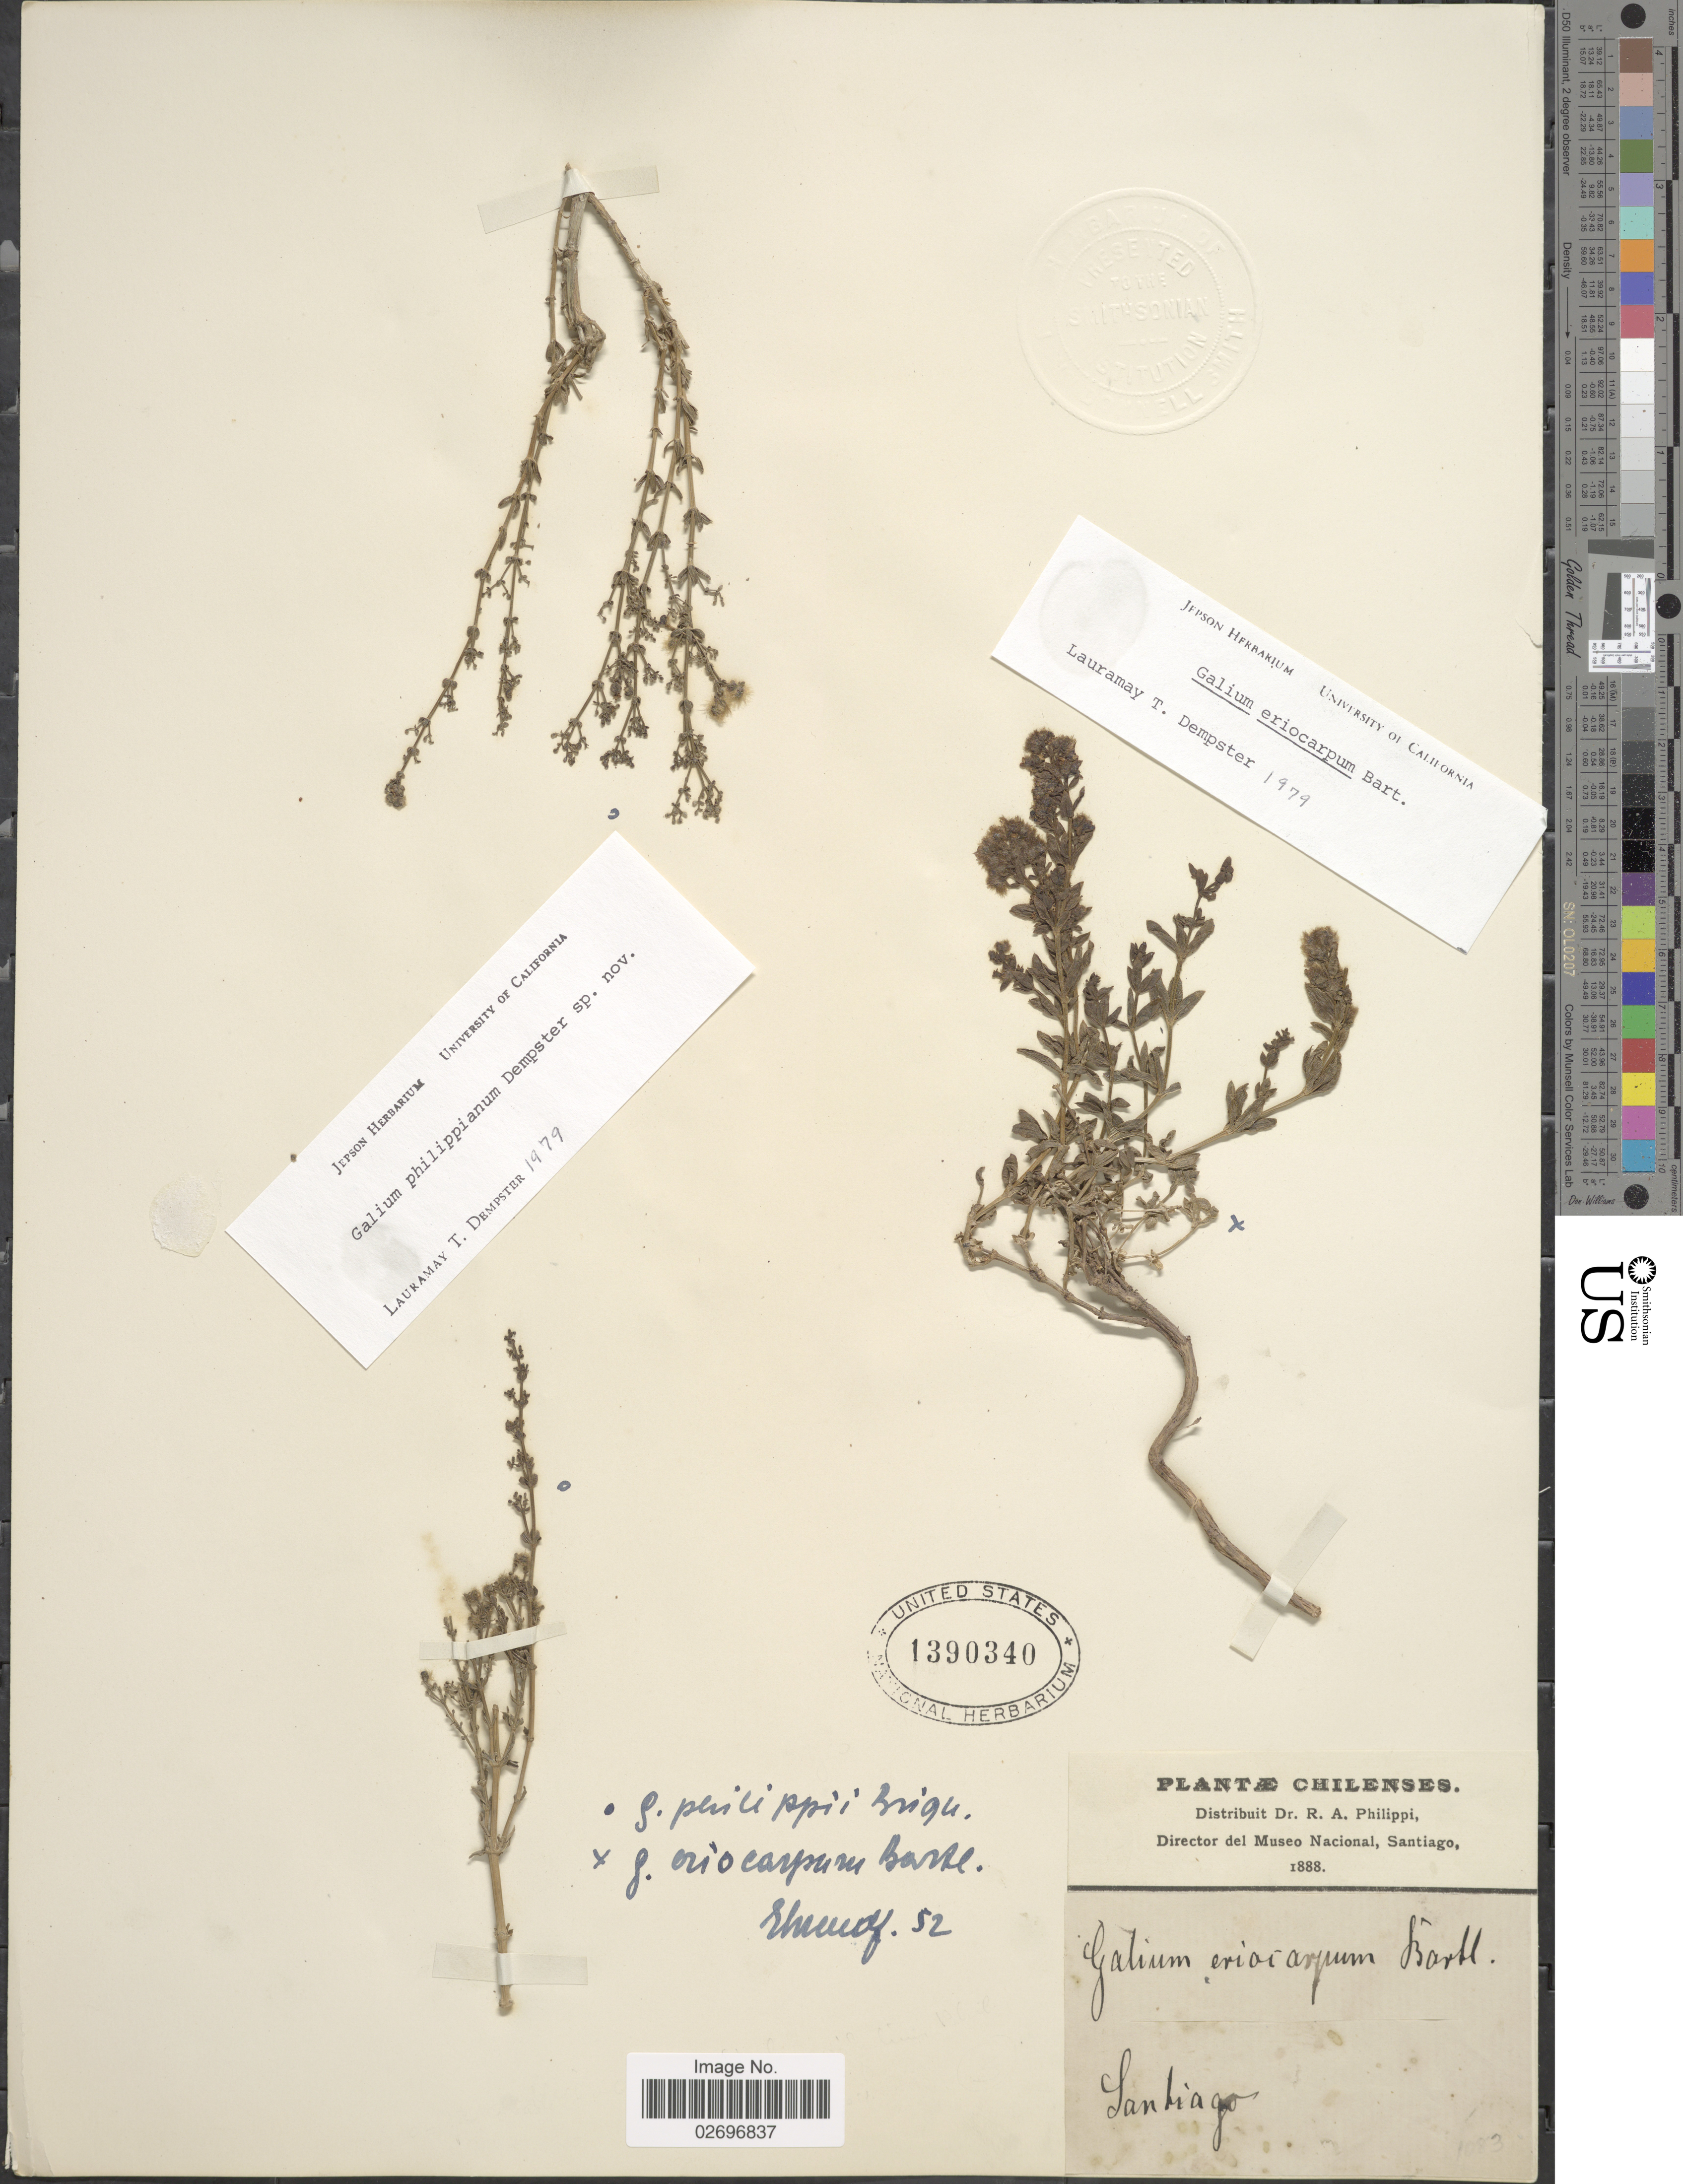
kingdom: Plantae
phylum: Tracheophyta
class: Magnoliopsida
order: Gentianales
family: Rubiaceae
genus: Galium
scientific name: Galium philippianum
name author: Dempster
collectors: R. A. Philippi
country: Chile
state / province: Región Metropolitana (RM)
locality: Santiago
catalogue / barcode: US 1390340